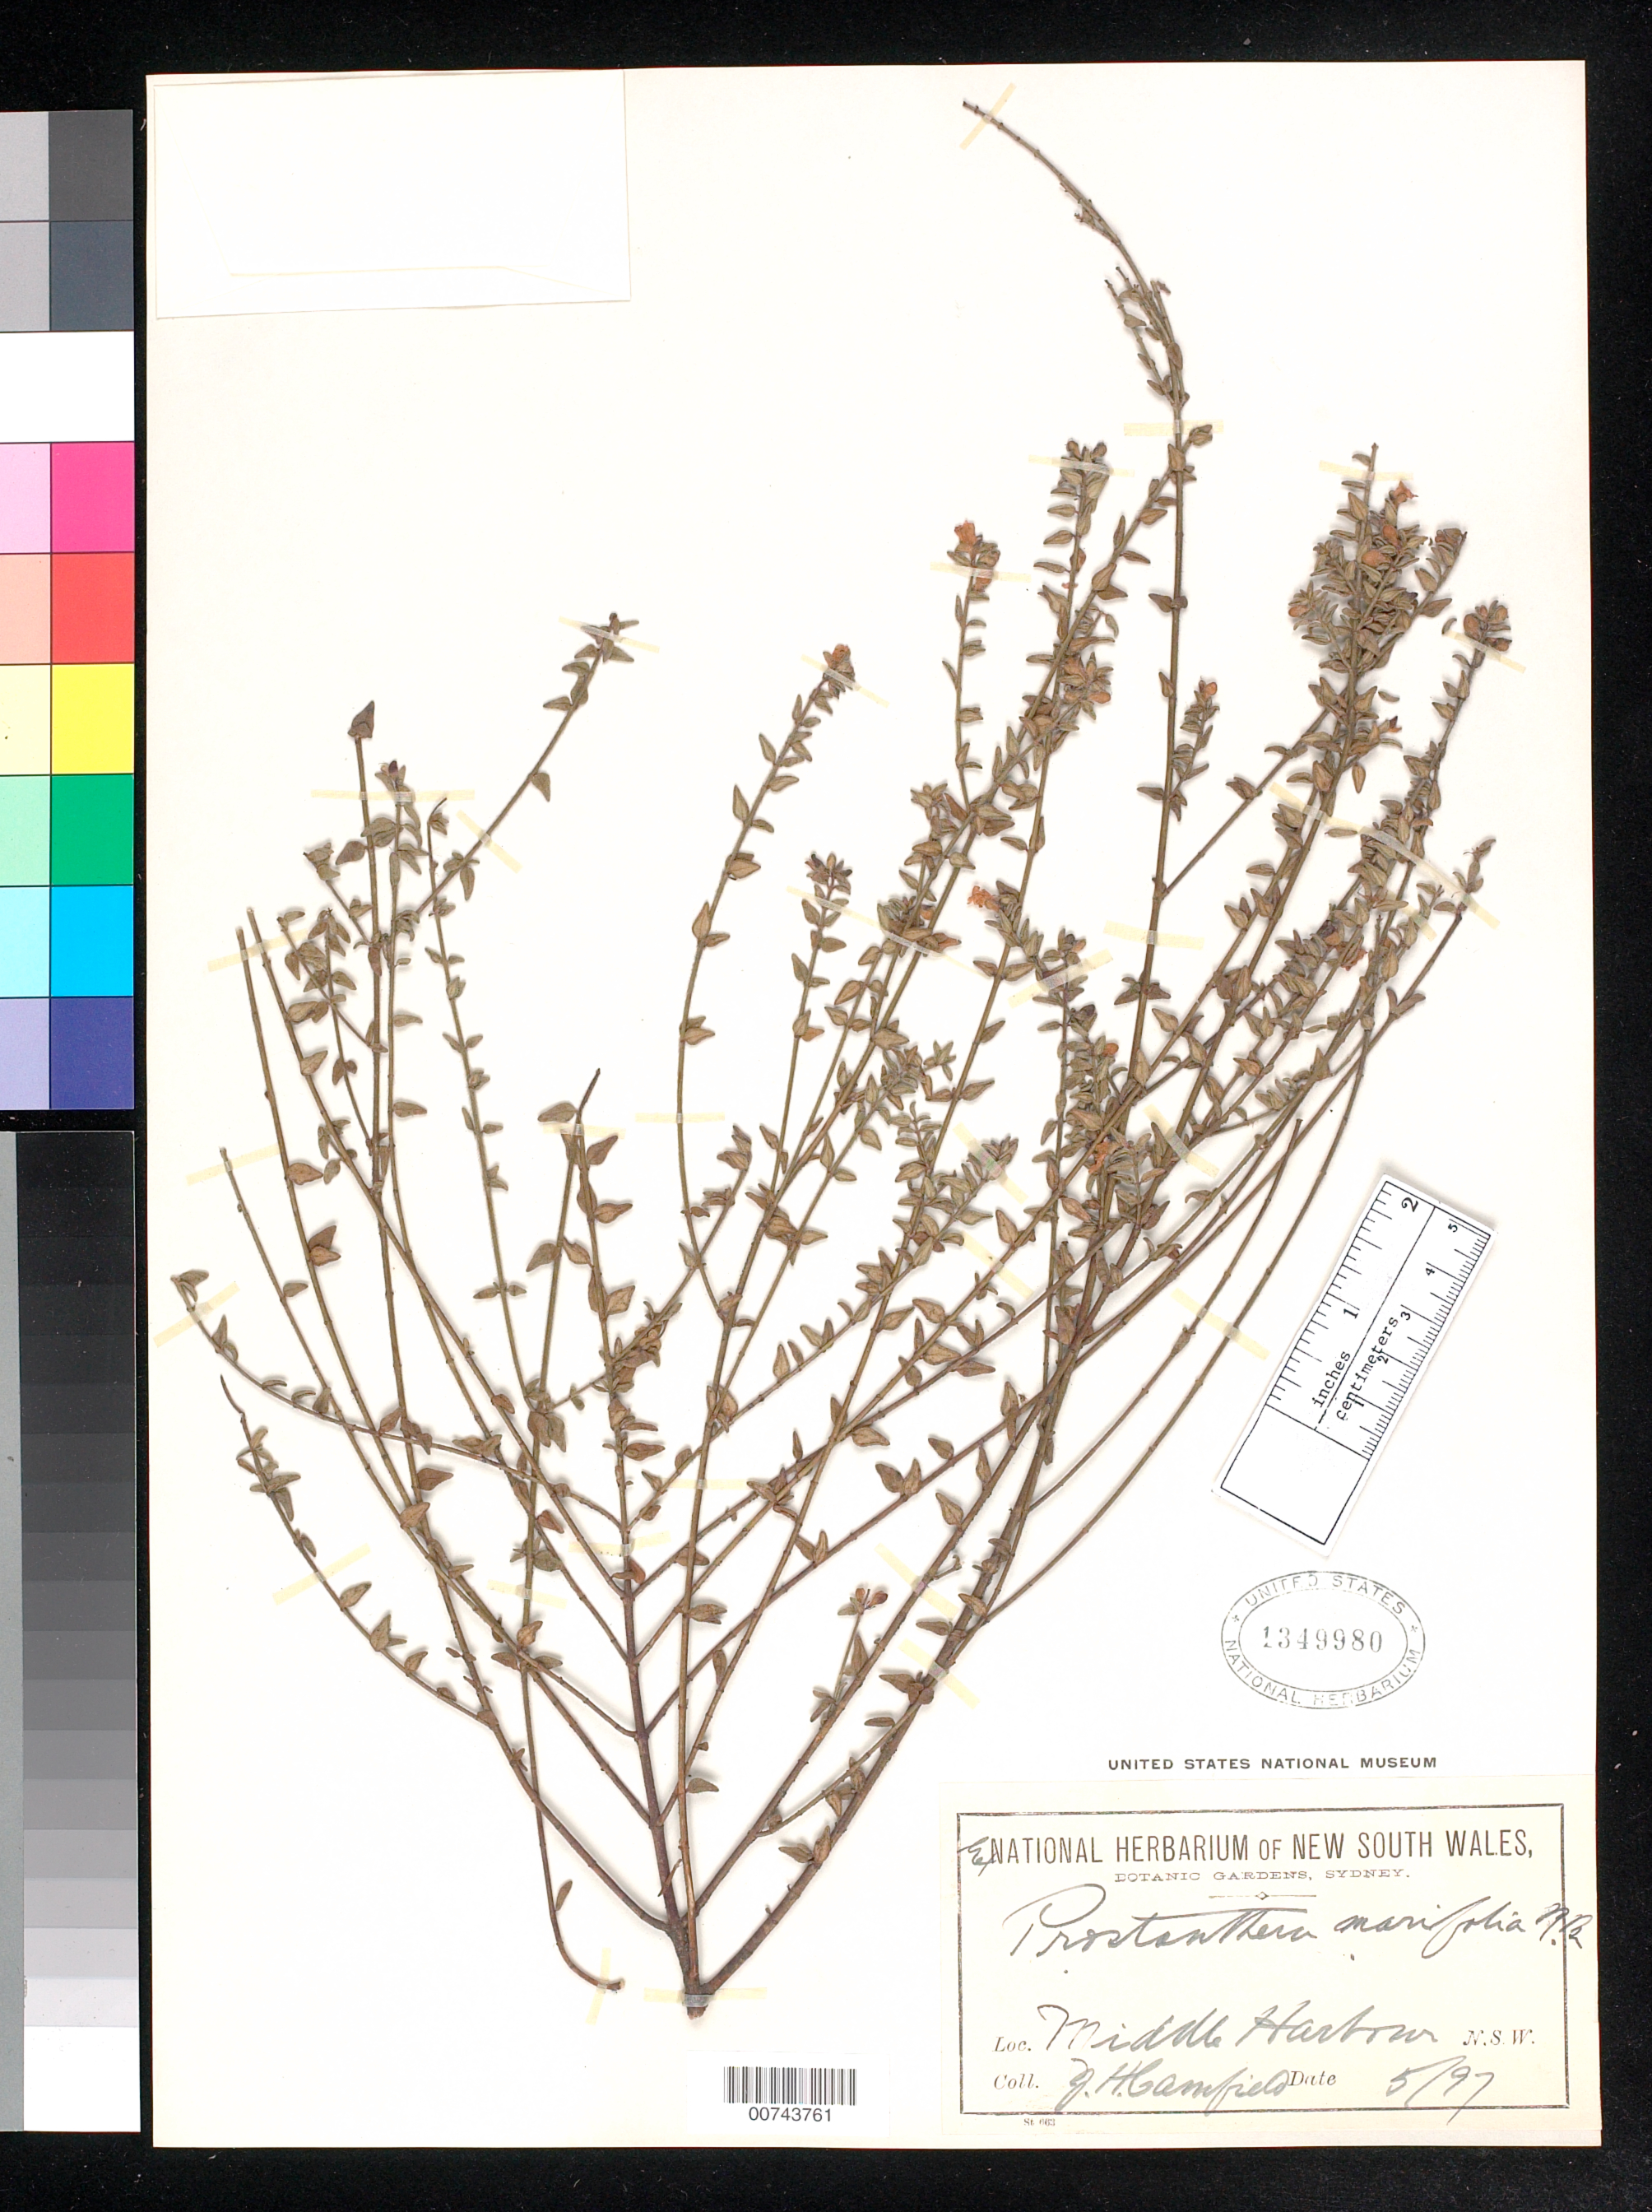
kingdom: Plantae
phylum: Tracheophyta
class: Magnoliopsida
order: Lamiales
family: Lamiaceae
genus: Prostanthera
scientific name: Prostanthera marifolia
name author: R. Br.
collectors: J. Camfield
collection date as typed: May 1897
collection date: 1897-05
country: Australia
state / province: New South Wales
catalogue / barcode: US 1349980